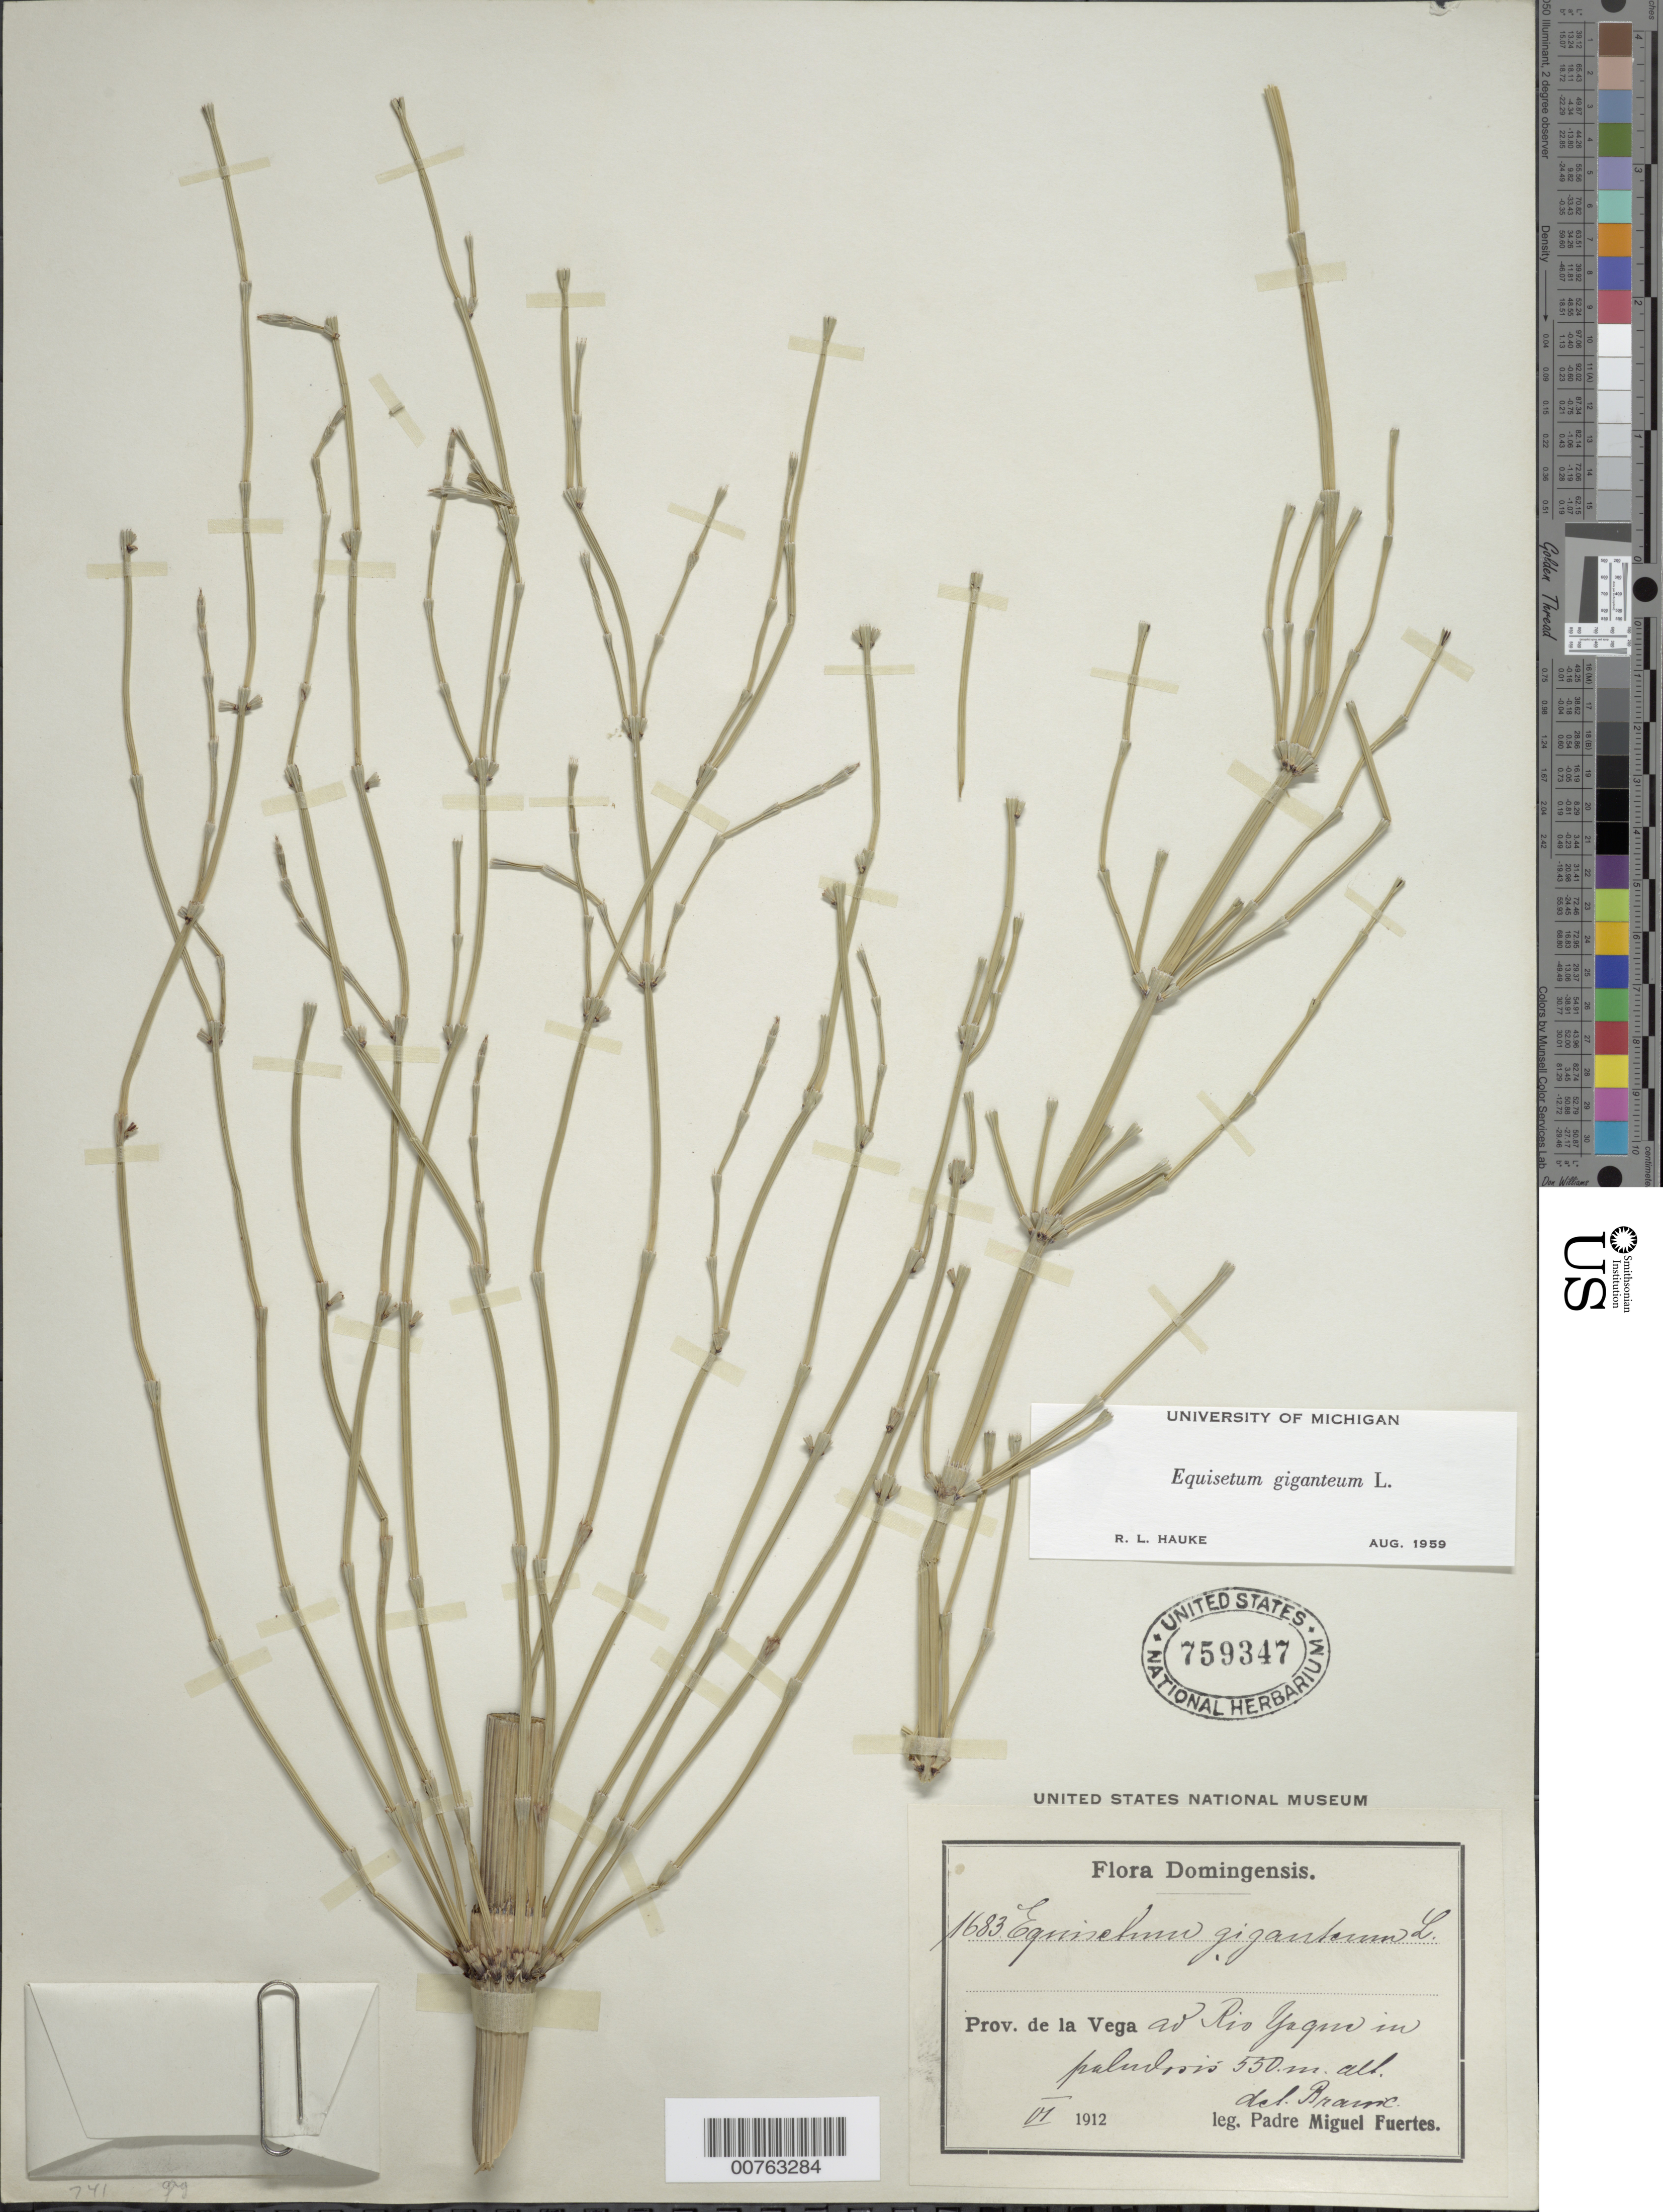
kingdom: Plantae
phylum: Tracheophyta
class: Polypodiopsida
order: Equisetales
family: Equisetaceae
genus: Equisetum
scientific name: Equisetum giganteum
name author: L.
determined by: Hauke, R. L.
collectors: M. D. Fuertes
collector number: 1683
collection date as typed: Jun 1912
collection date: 1912-06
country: Dominican Republic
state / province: La Vega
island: Hispaniola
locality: ad Rio Jagim in paludosis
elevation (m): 550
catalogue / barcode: US 759347